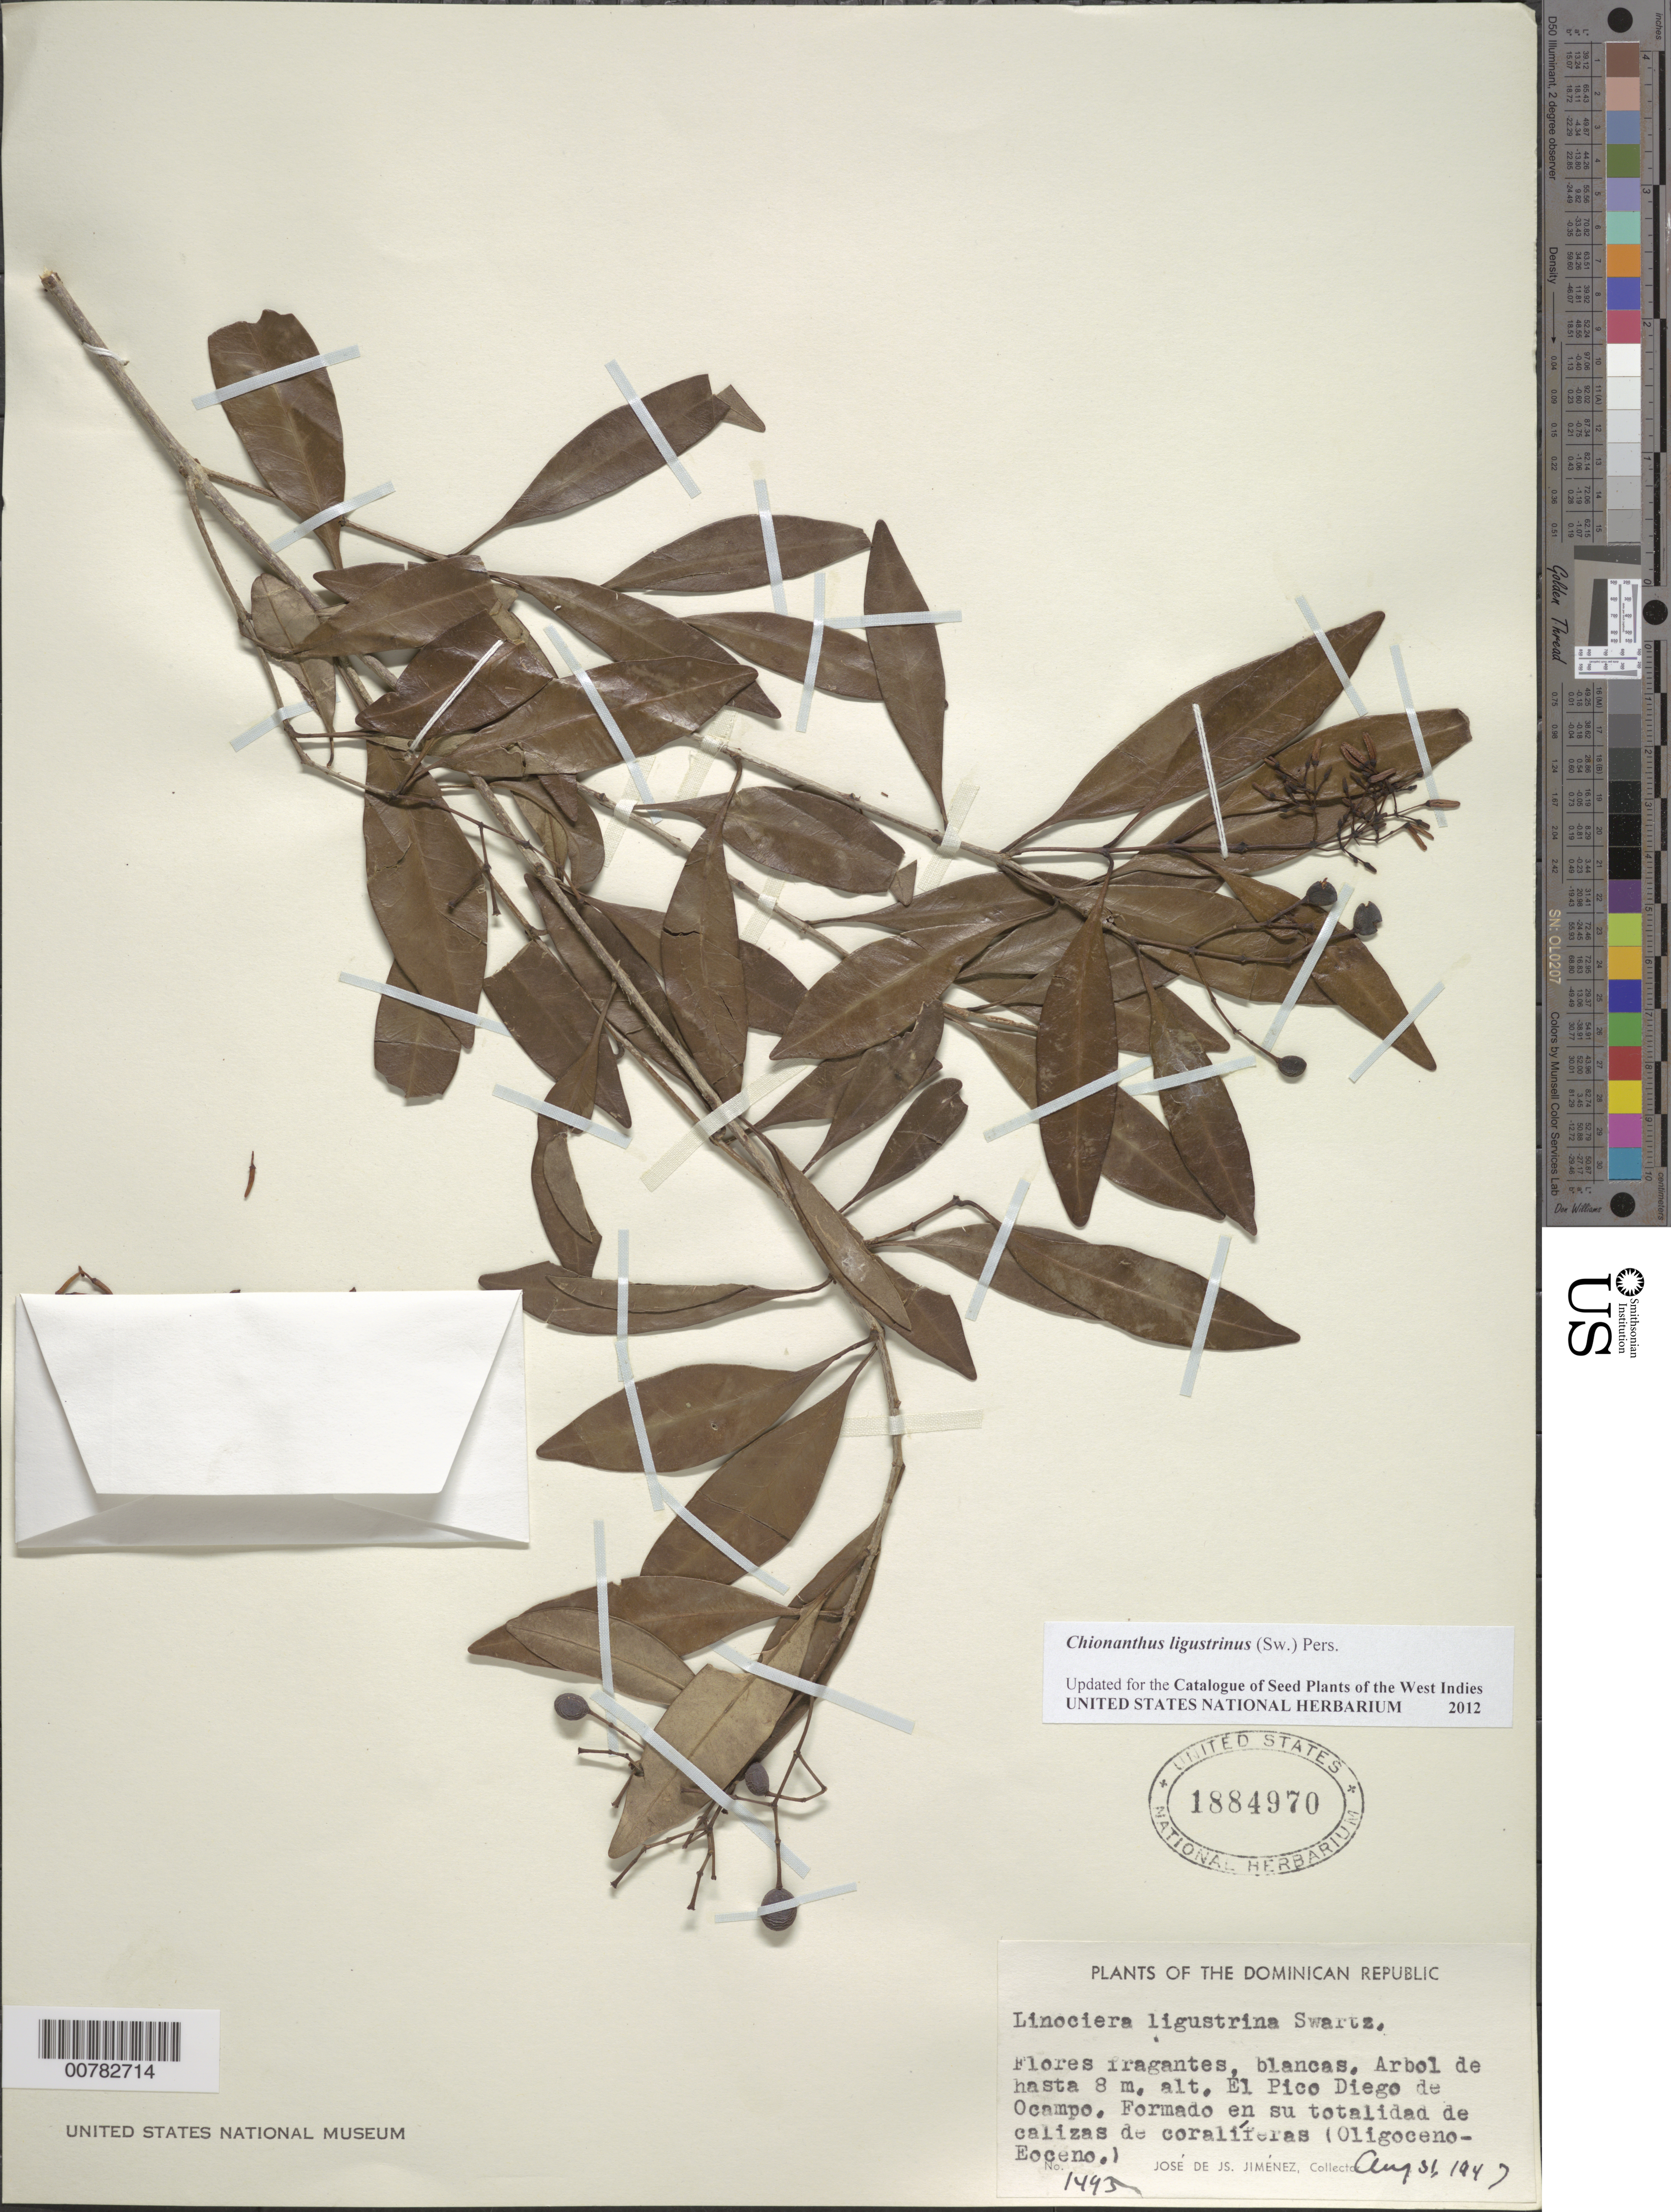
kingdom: Plantae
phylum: Tracheophyta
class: Magnoliopsida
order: Lamiales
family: Oleaceae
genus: Chionanthus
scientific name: Chionanthus ligustrinus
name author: (Sw.) Pers.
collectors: J. J. Jiménez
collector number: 1493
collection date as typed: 31 Aug 1947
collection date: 1947-08-31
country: Dominican Republic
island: Hispaniola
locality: Diego de Ocampo Peak.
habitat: Limestone of coraliferous (Oligoceno-Eoceno).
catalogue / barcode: US 1884970